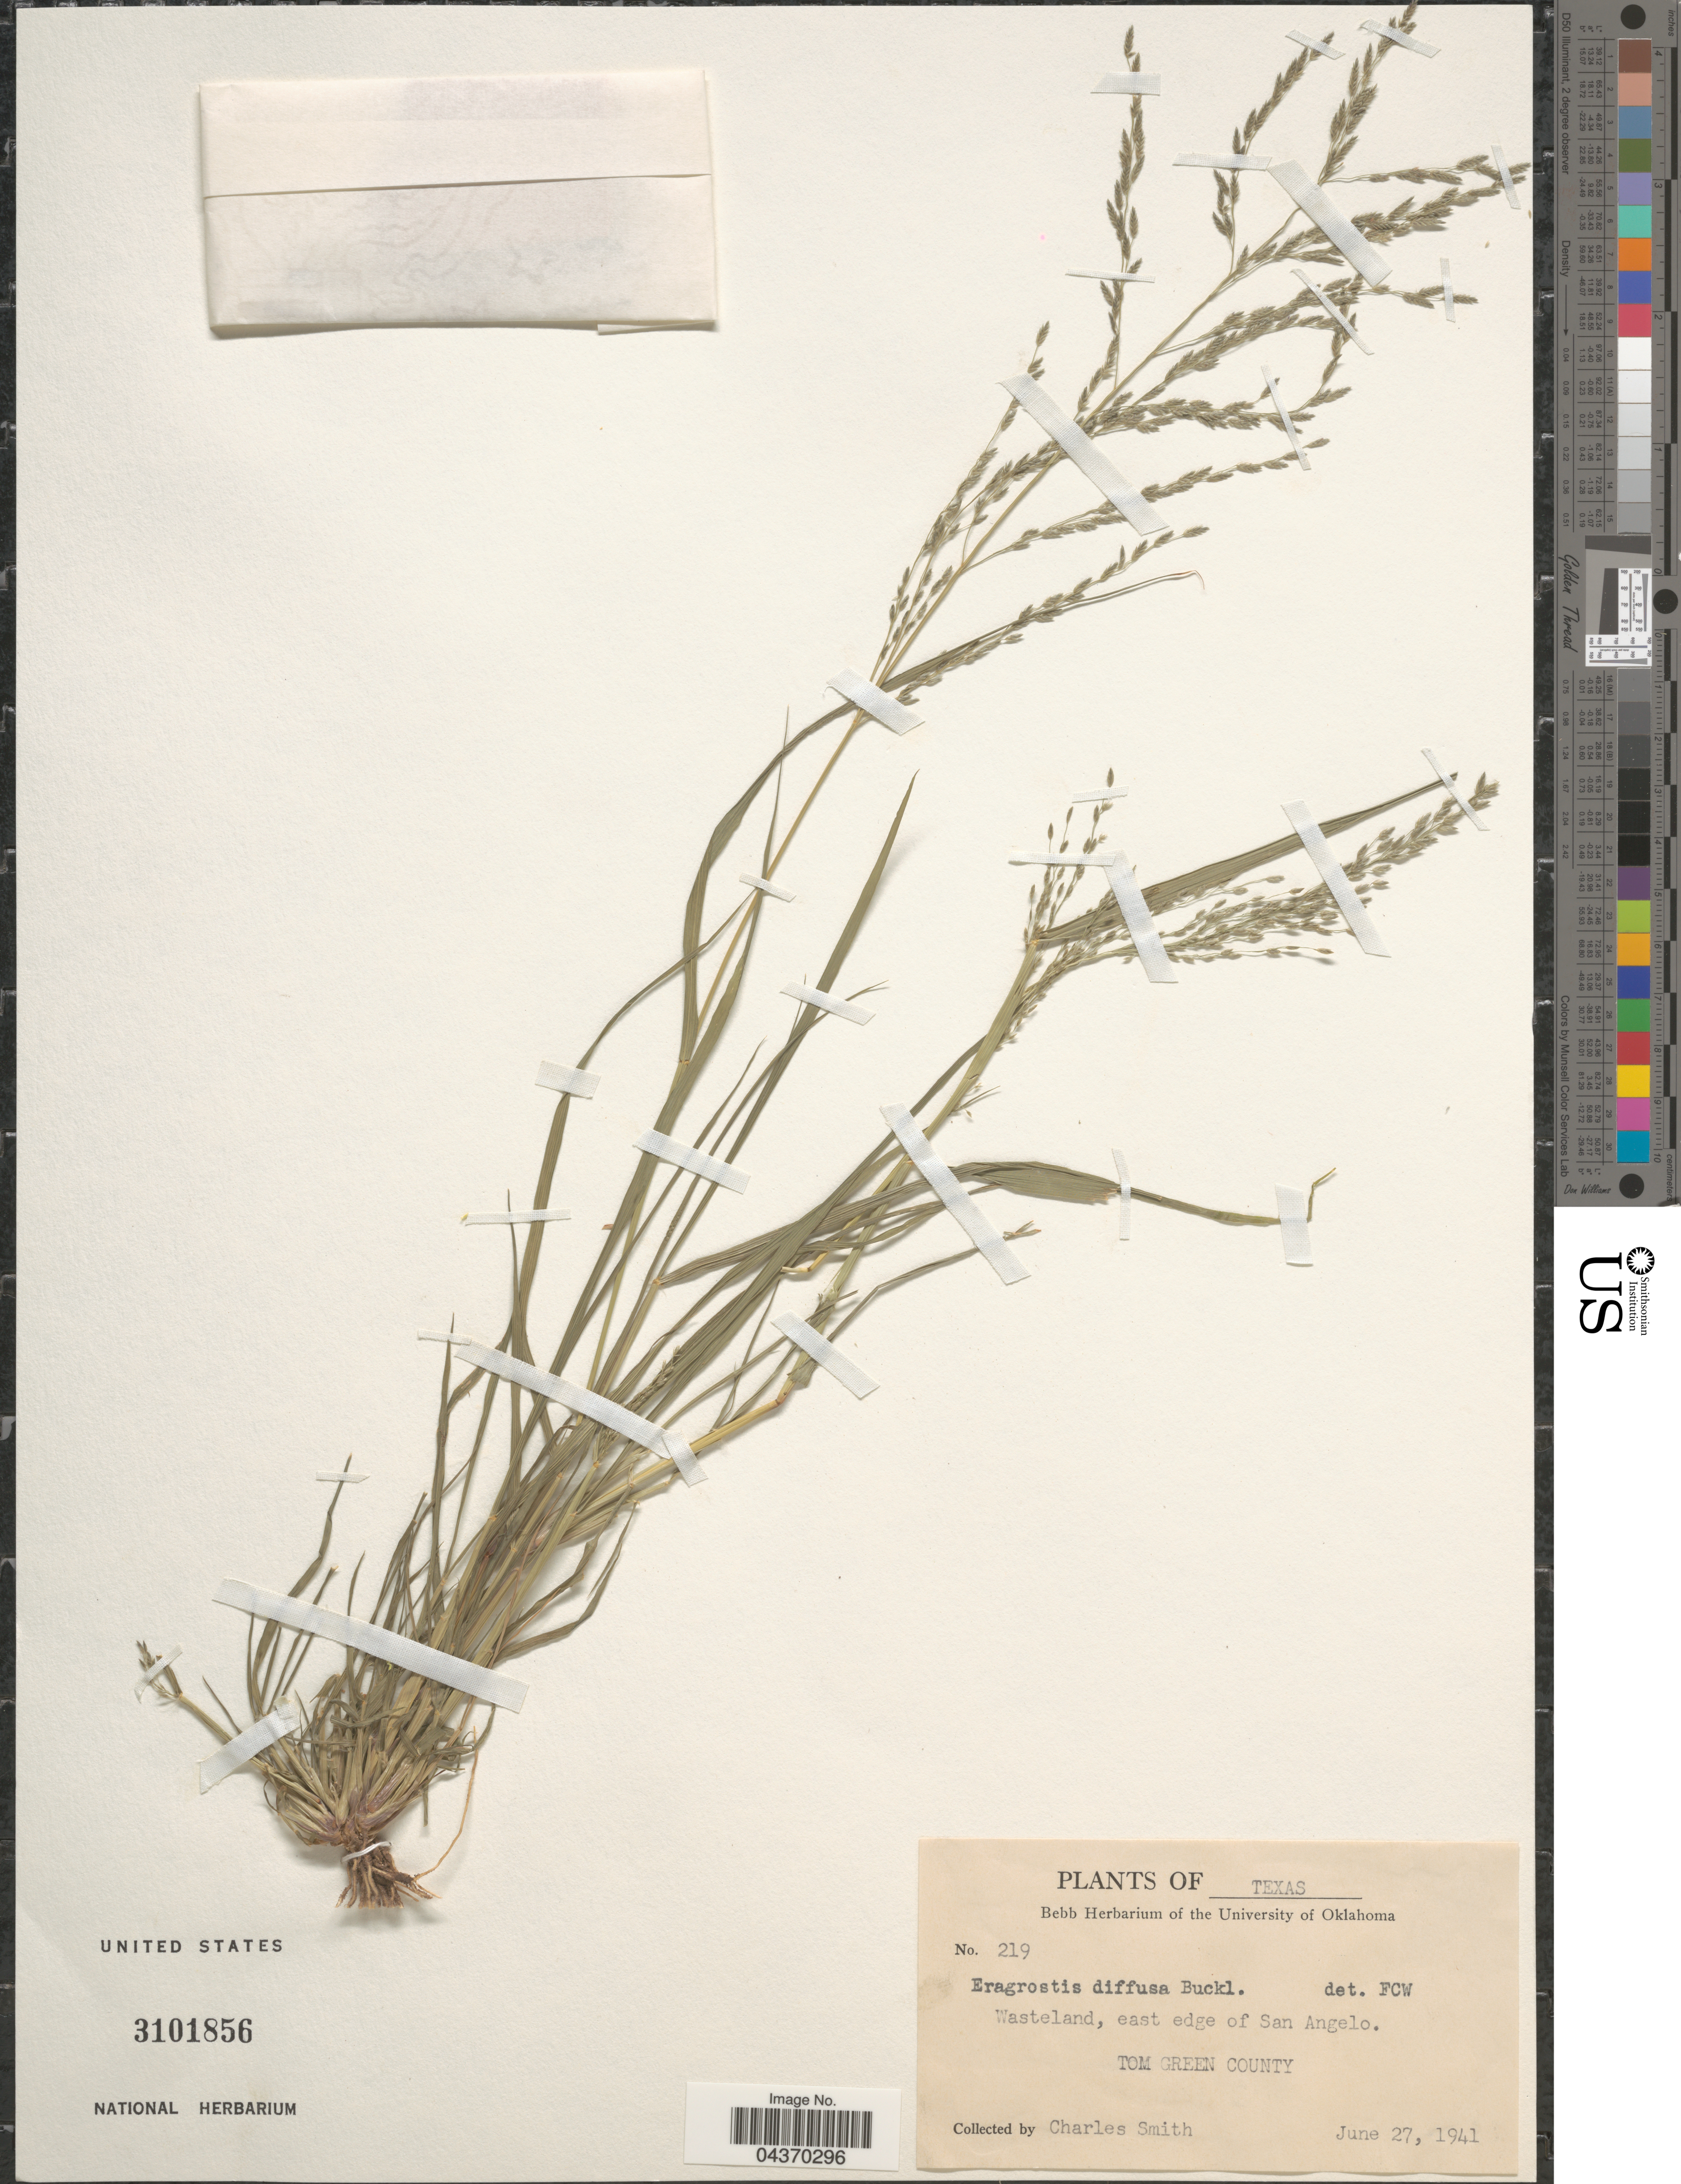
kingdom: Plantae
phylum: Tracheophyta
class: Liliopsida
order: Poales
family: Poaceae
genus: Eragrostis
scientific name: Eragrostis pectinacea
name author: (Michx.) Nees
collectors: Ch. C. Smith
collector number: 219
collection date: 1941-06-27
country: United States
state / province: Texas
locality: Wasteland, east edge of San Angelo. Tom Green County.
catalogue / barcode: US 3101856